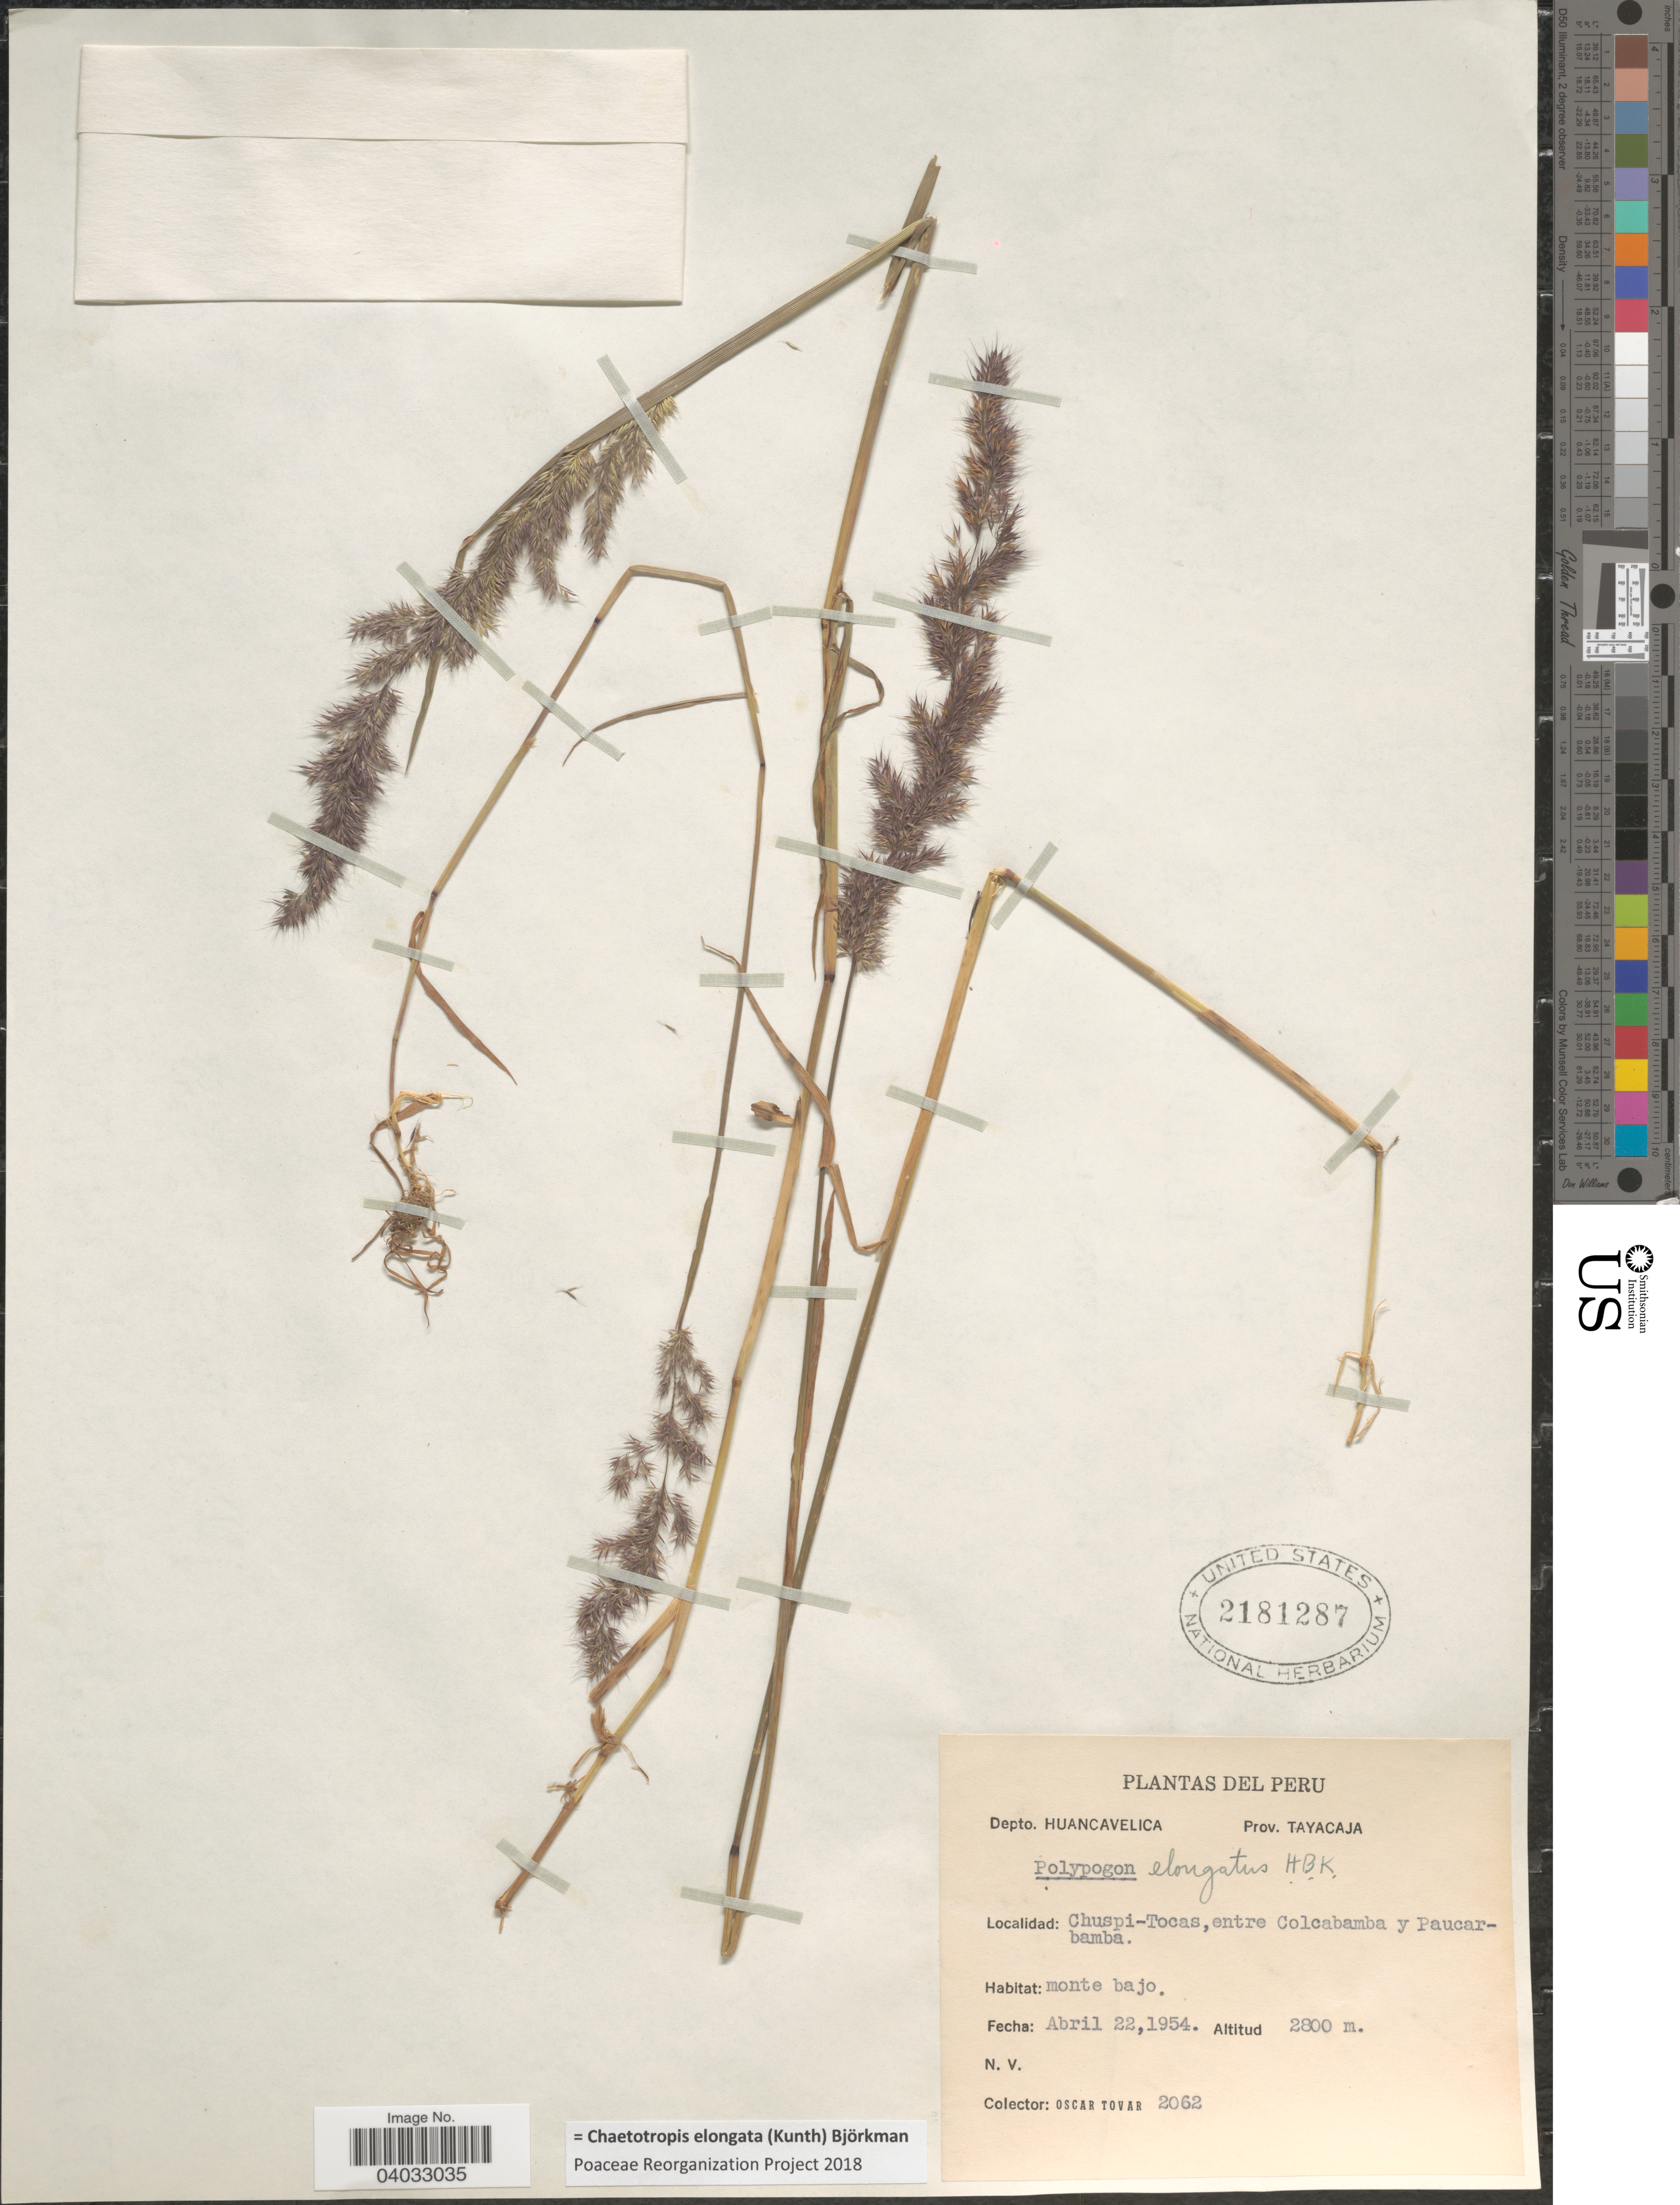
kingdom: Plantae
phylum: Tracheophyta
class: Liliopsida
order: Poales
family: Poaceae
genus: Chaetotropis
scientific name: Chaetotropis elongata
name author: (Kunth) Björkman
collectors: Ó. Tovar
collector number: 2062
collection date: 1954-04-22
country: Peru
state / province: Huancavelica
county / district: Tayacaja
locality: Depto. Huancavelica. Prov. Tayacaja. Chuspi-Tocas,entre Colcabamba y Paucarbamba.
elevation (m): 2800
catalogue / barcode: US 2181287